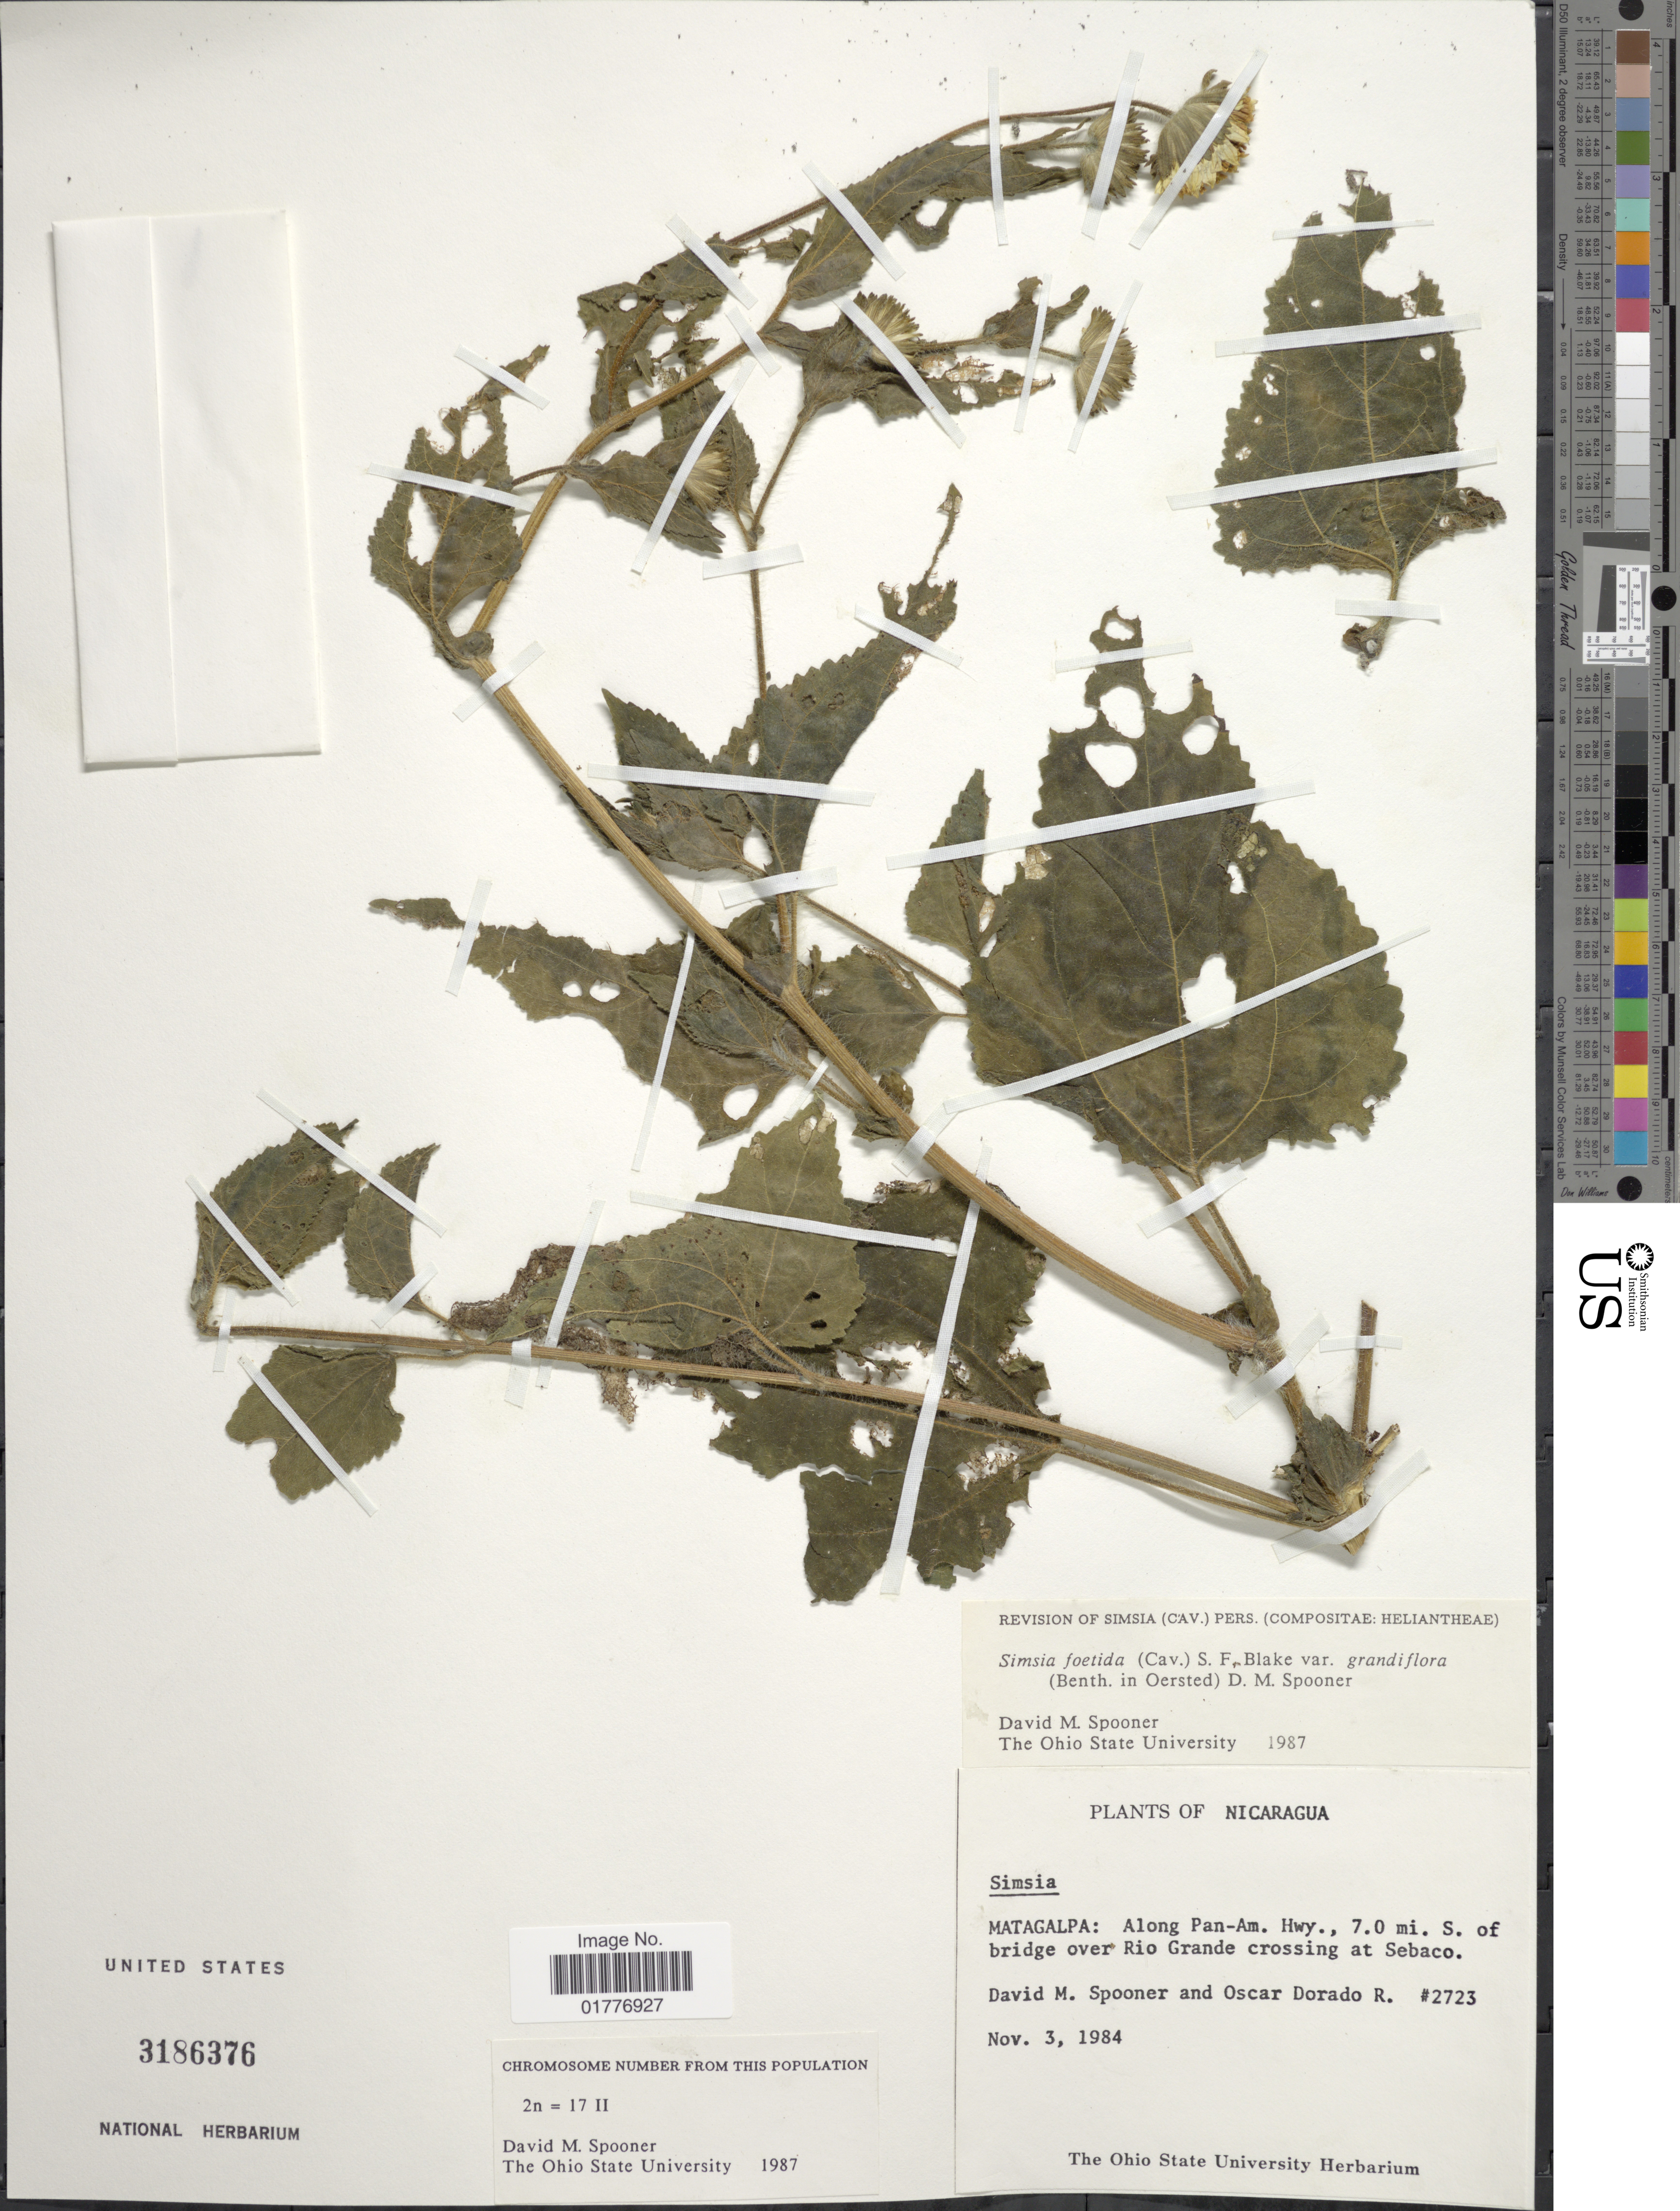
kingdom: Plantae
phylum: Tracheophyta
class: Magnoliopsida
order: Asterales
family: Asteraceae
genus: Simsia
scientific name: Simsia foetida var. grandiflora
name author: (Benth.) D.M. Spooner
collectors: D. Spooner & O. R. Dorado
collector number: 2723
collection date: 1984-11-03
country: Nicaragua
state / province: Matagalpa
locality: Matagalpa: Along Pan-Am. Hwy., 7.0 mi. S. of bridge over Rio Grande crossing at Sebaco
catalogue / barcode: US 3186376